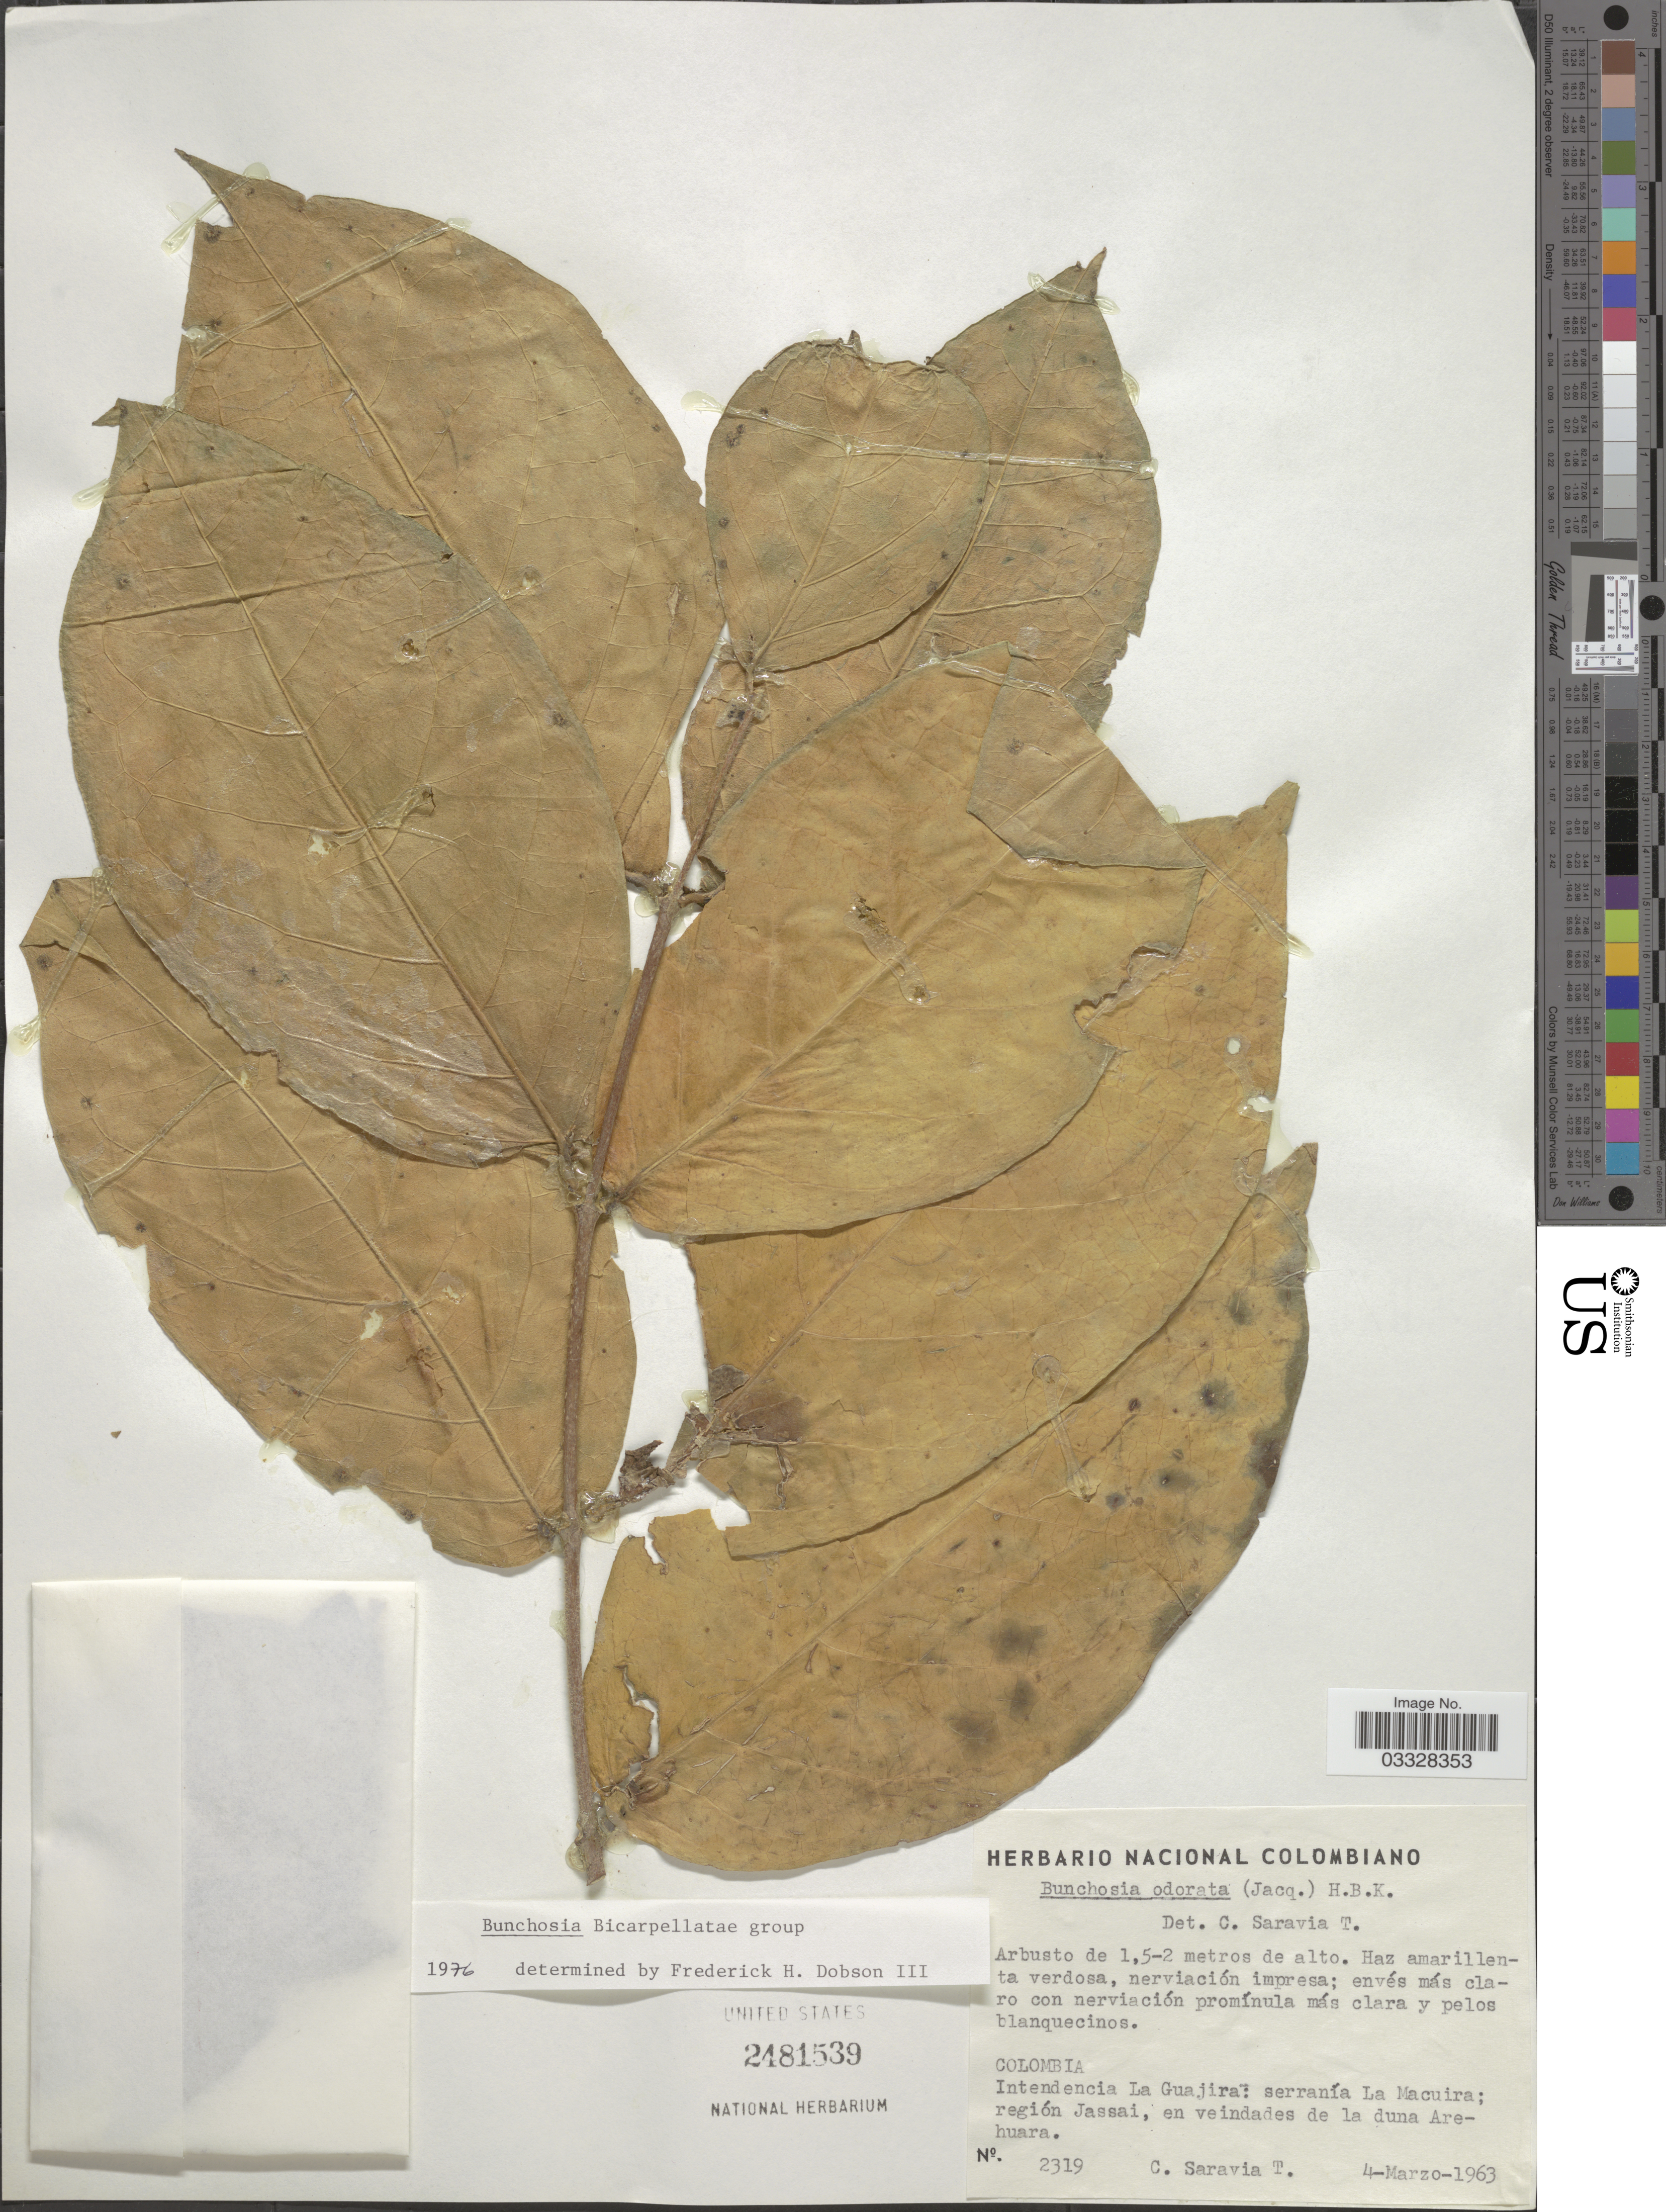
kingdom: Plantae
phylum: Tracheophyta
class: Magnoliopsida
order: Malpighiales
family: Malpighiaceae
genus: Bunchosia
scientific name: Bunchosia odorata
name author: (Jacq.) DC.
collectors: C. Saravia T.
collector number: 2319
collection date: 1963-03-04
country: Colombia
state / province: La Guajira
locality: Intendencia La Guajira: serranía La Macuira; región Jassai, en veindades de la duna Arehuara.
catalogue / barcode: US 2481539